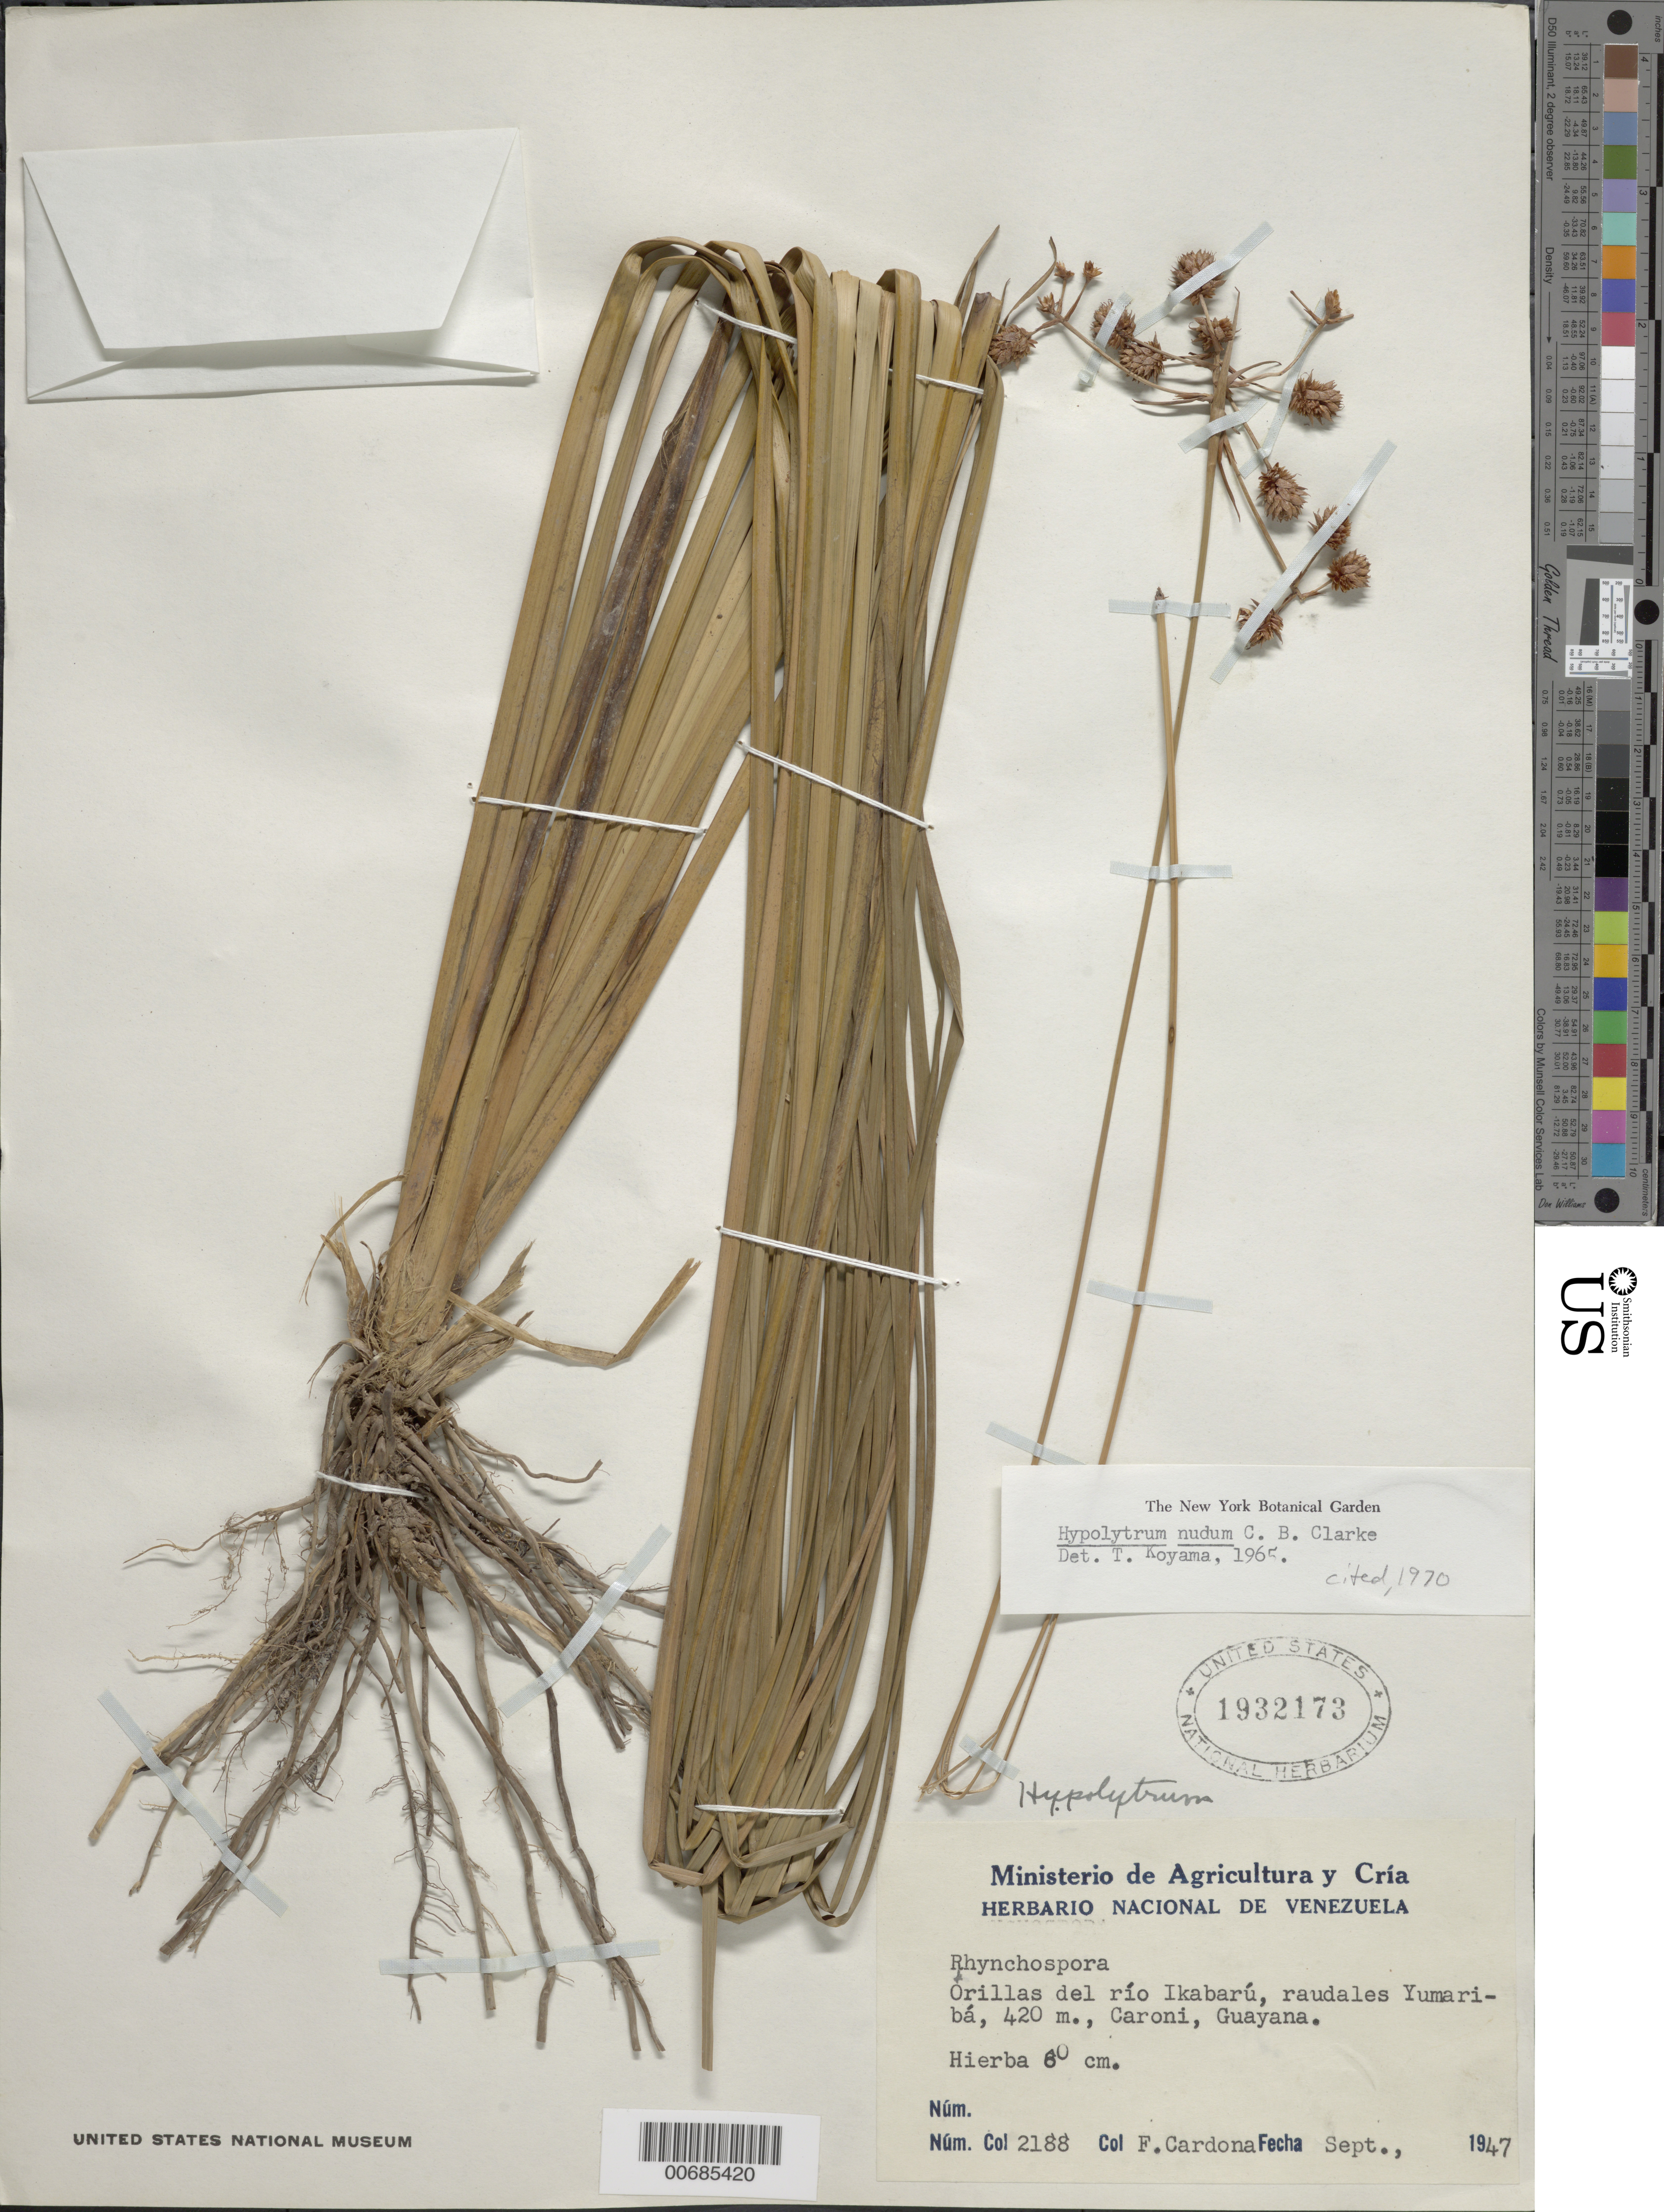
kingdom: Plantae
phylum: Tracheophyta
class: Liliopsida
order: Poales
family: Cyperaceae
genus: Hypolytrum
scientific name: Hypolytrum nudum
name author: C.B. Clarke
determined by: Koyama, Tetsuo M.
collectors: F. Cardona Puig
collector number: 2188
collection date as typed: Sep-47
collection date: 1947-09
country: Venezuela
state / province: Bolívar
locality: Río Ikabarú, Raudales Yumaribá, Caroní, Guayana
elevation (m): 420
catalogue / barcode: US 1932173